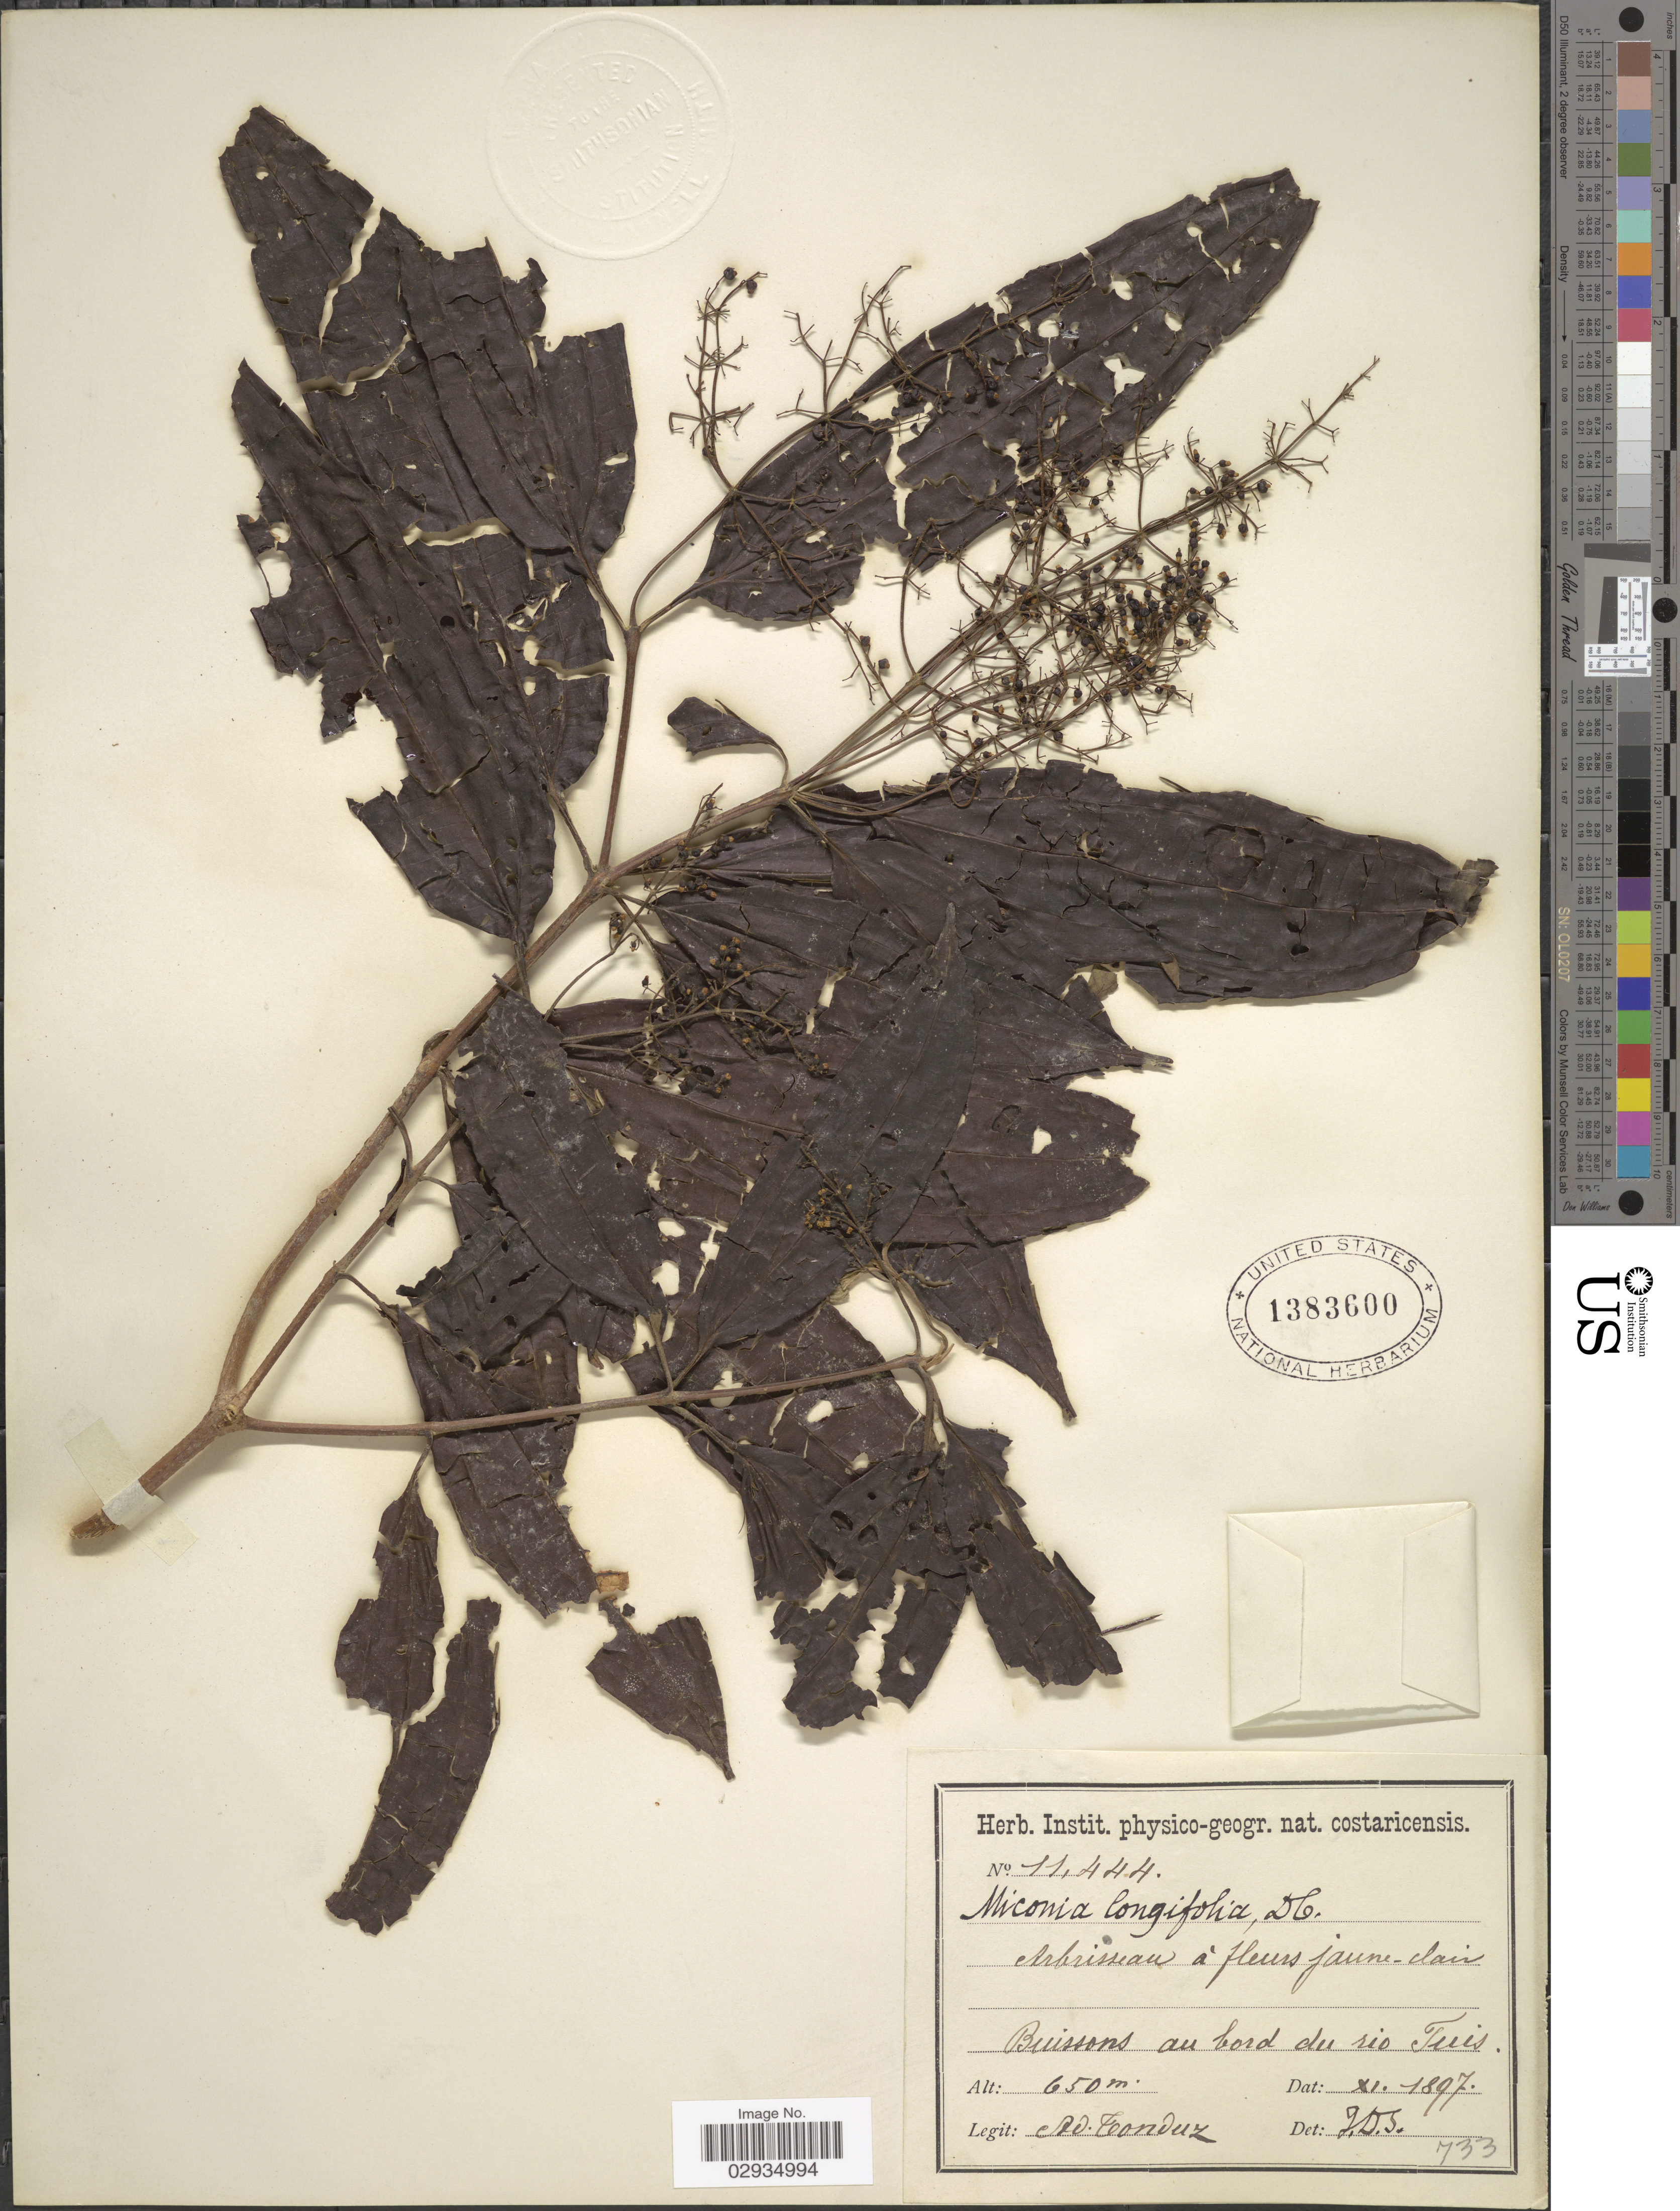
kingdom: Plantae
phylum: Tracheophyta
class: Magnoliopsida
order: Myrtales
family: Melastomataceae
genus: Miconia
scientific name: Miconia longifolia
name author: (Aubl.) DC.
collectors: A. Tonduz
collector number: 11444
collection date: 1897-11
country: Costa Rica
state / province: Cartago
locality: Buissons au bord du rio Tuis.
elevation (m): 650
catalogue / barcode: US 1383600